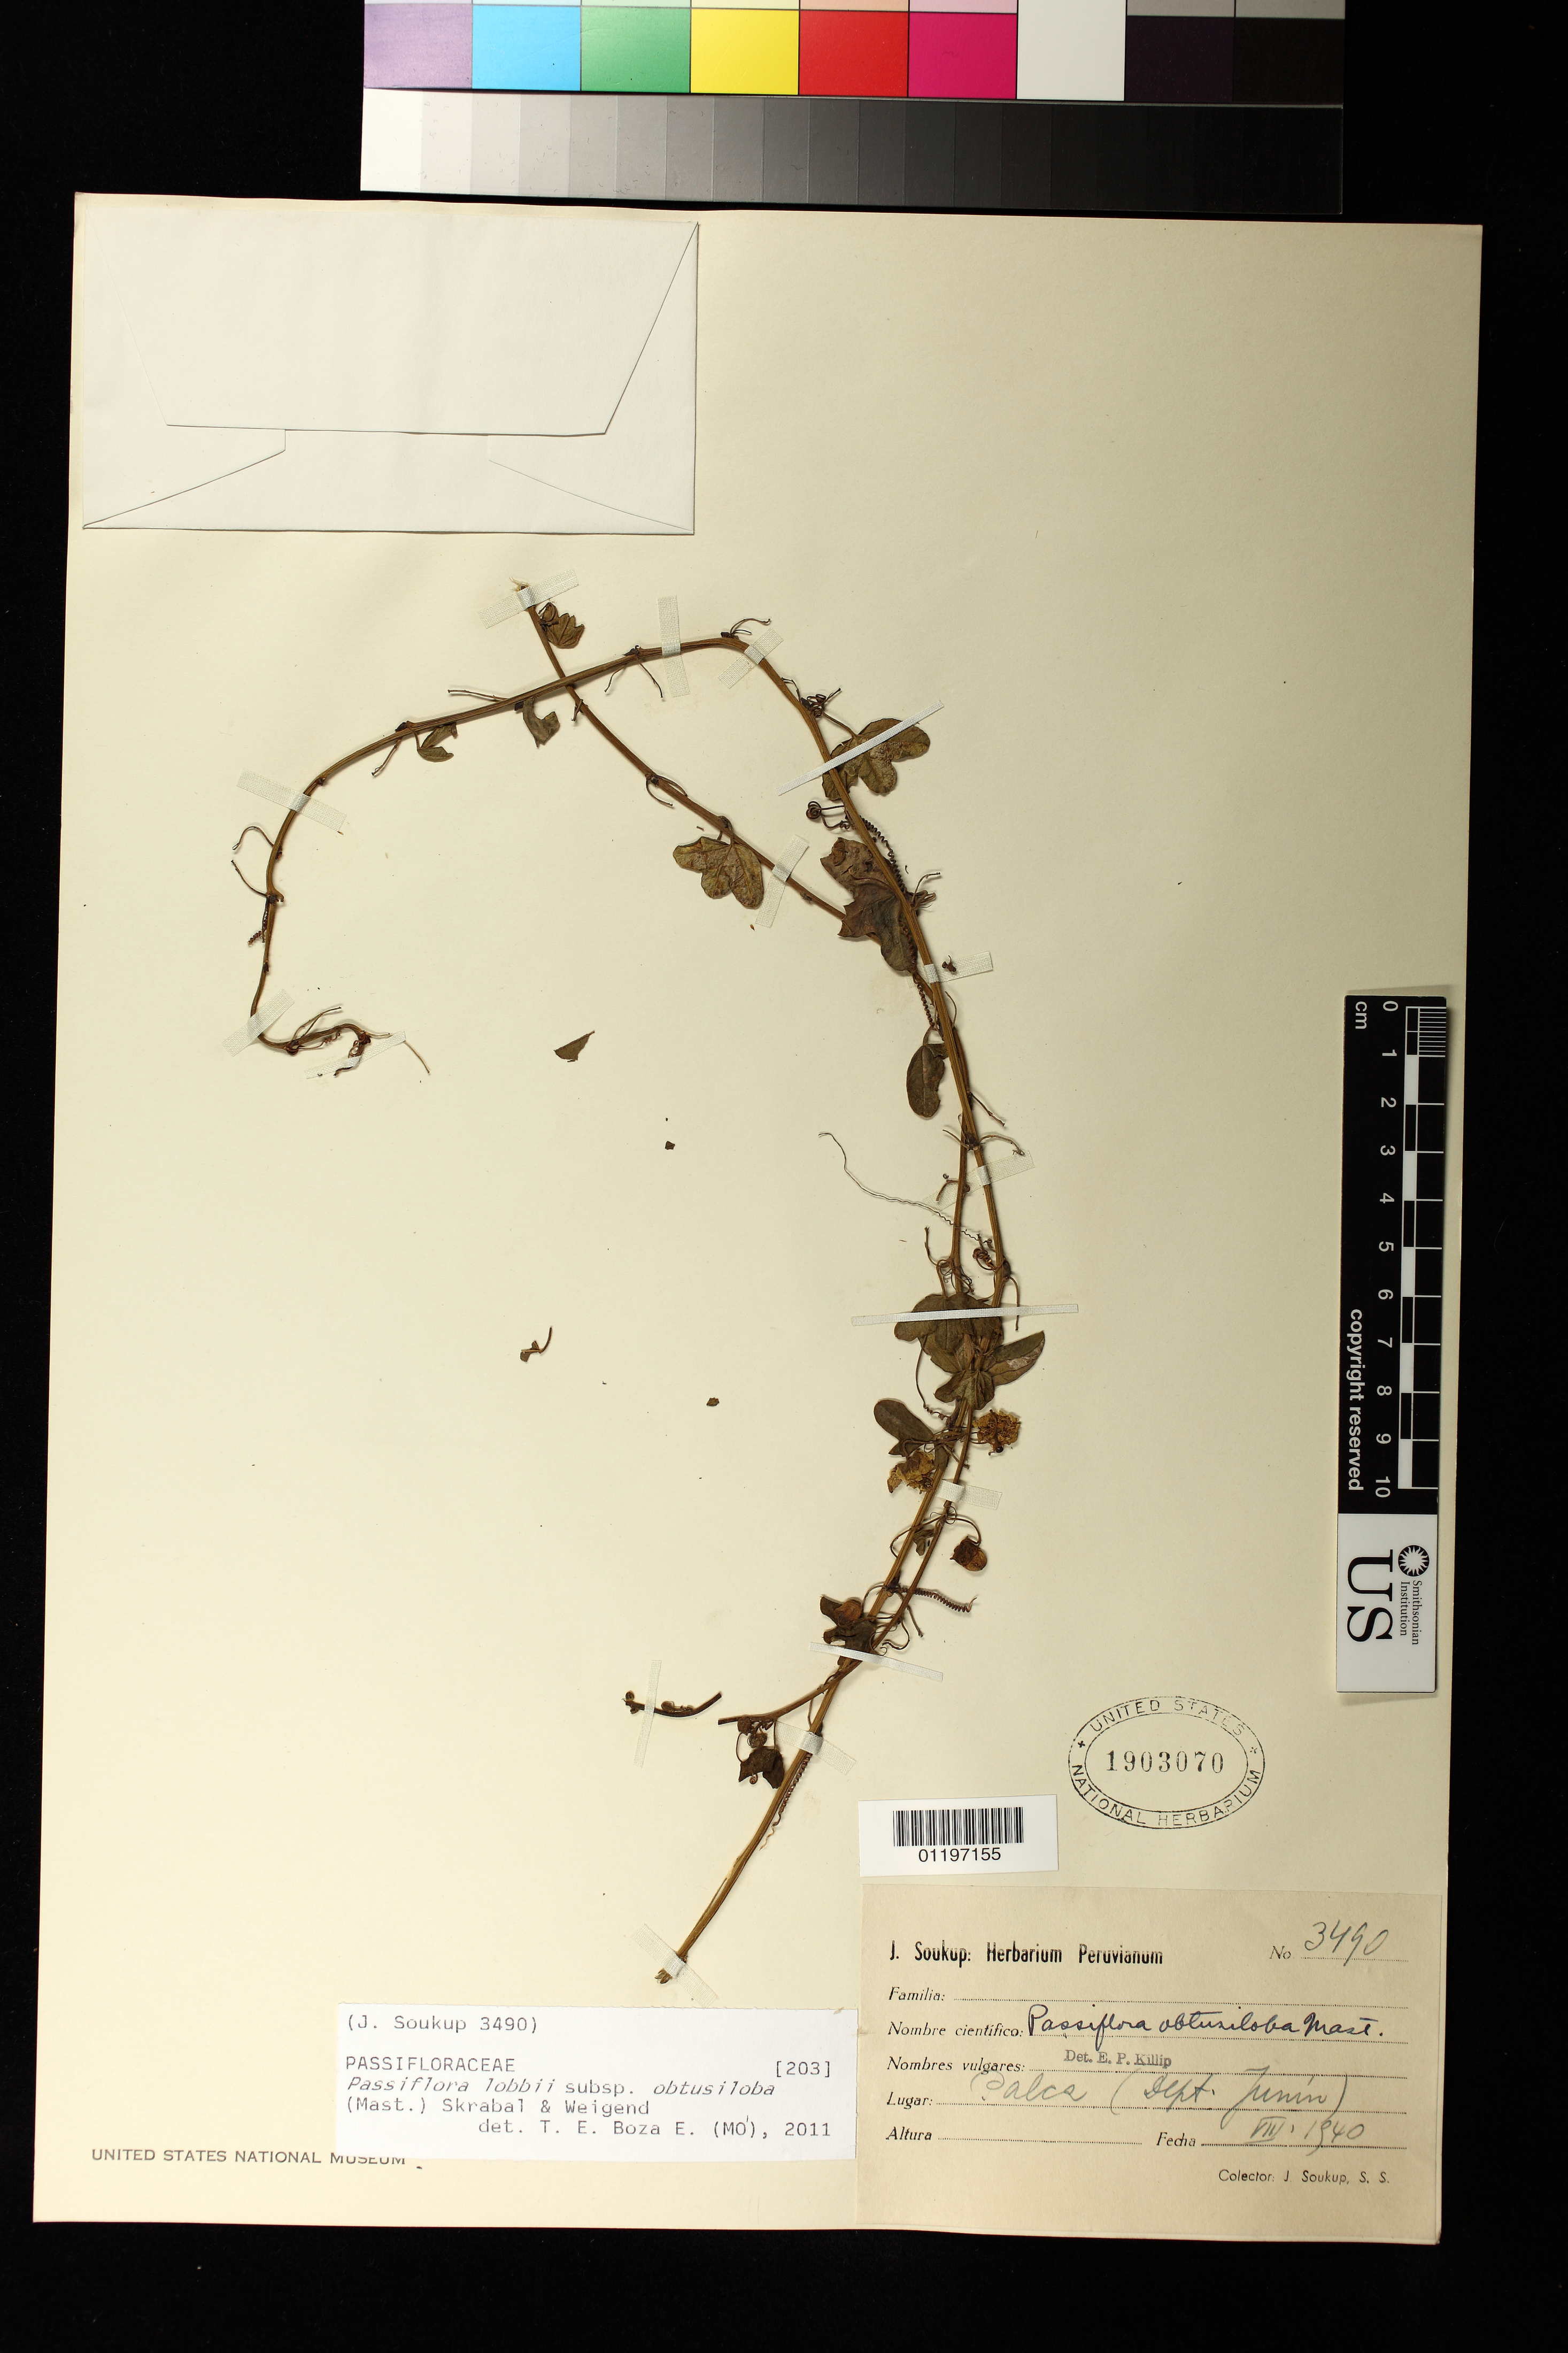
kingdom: Plantae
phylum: Tracheophyta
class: Magnoliopsida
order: Malpighiales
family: Passifloraceae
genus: Passiflora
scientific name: Passiflora lobbii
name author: Mast.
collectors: J. J. Soukup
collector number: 3490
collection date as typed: Aug 1940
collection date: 1940-08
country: Peru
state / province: Junín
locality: Palca (Dept. Junín)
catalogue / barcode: US 1903070